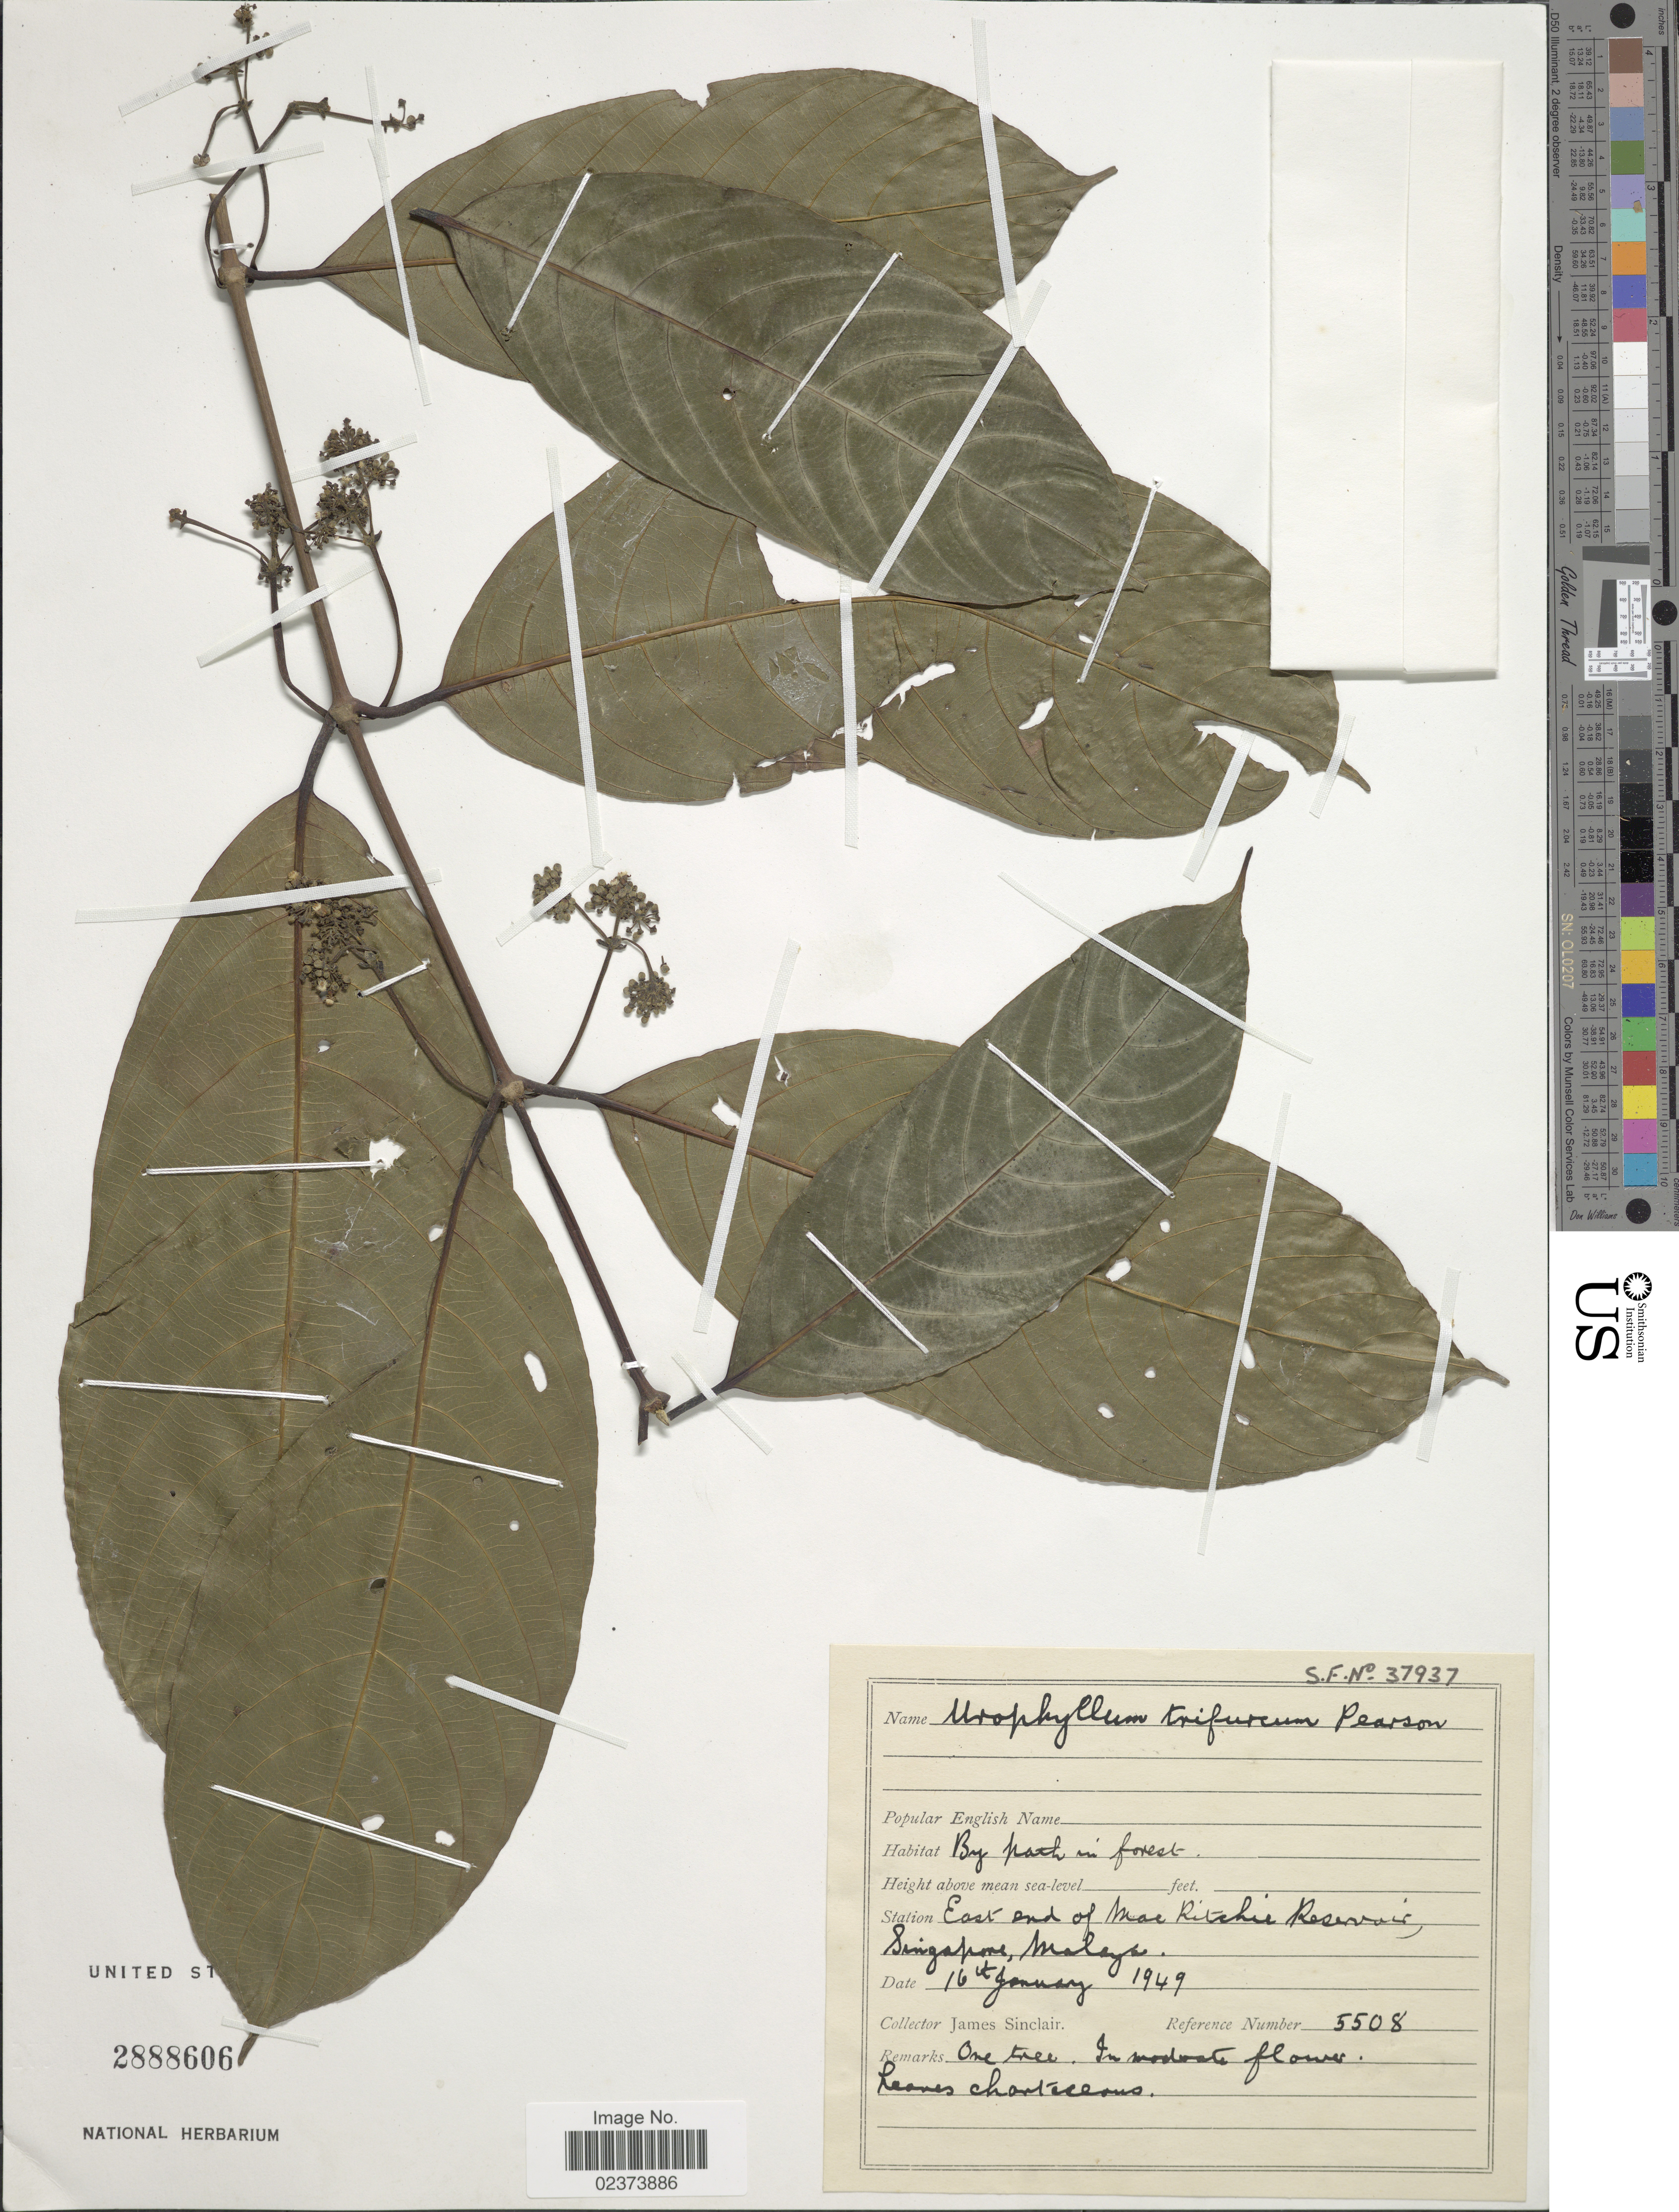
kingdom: Plantae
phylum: Tracheophyta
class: Magnoliopsida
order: Gentianales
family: Rubiaceae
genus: Urophyllum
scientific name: Urophyllum trifurcum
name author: H. Pearson ex King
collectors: J. Sinclair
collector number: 37937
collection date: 1949-01-16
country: Singapore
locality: East end of Mac Ritchie Reservoir, Singapore, Malaya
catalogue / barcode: US 2888606